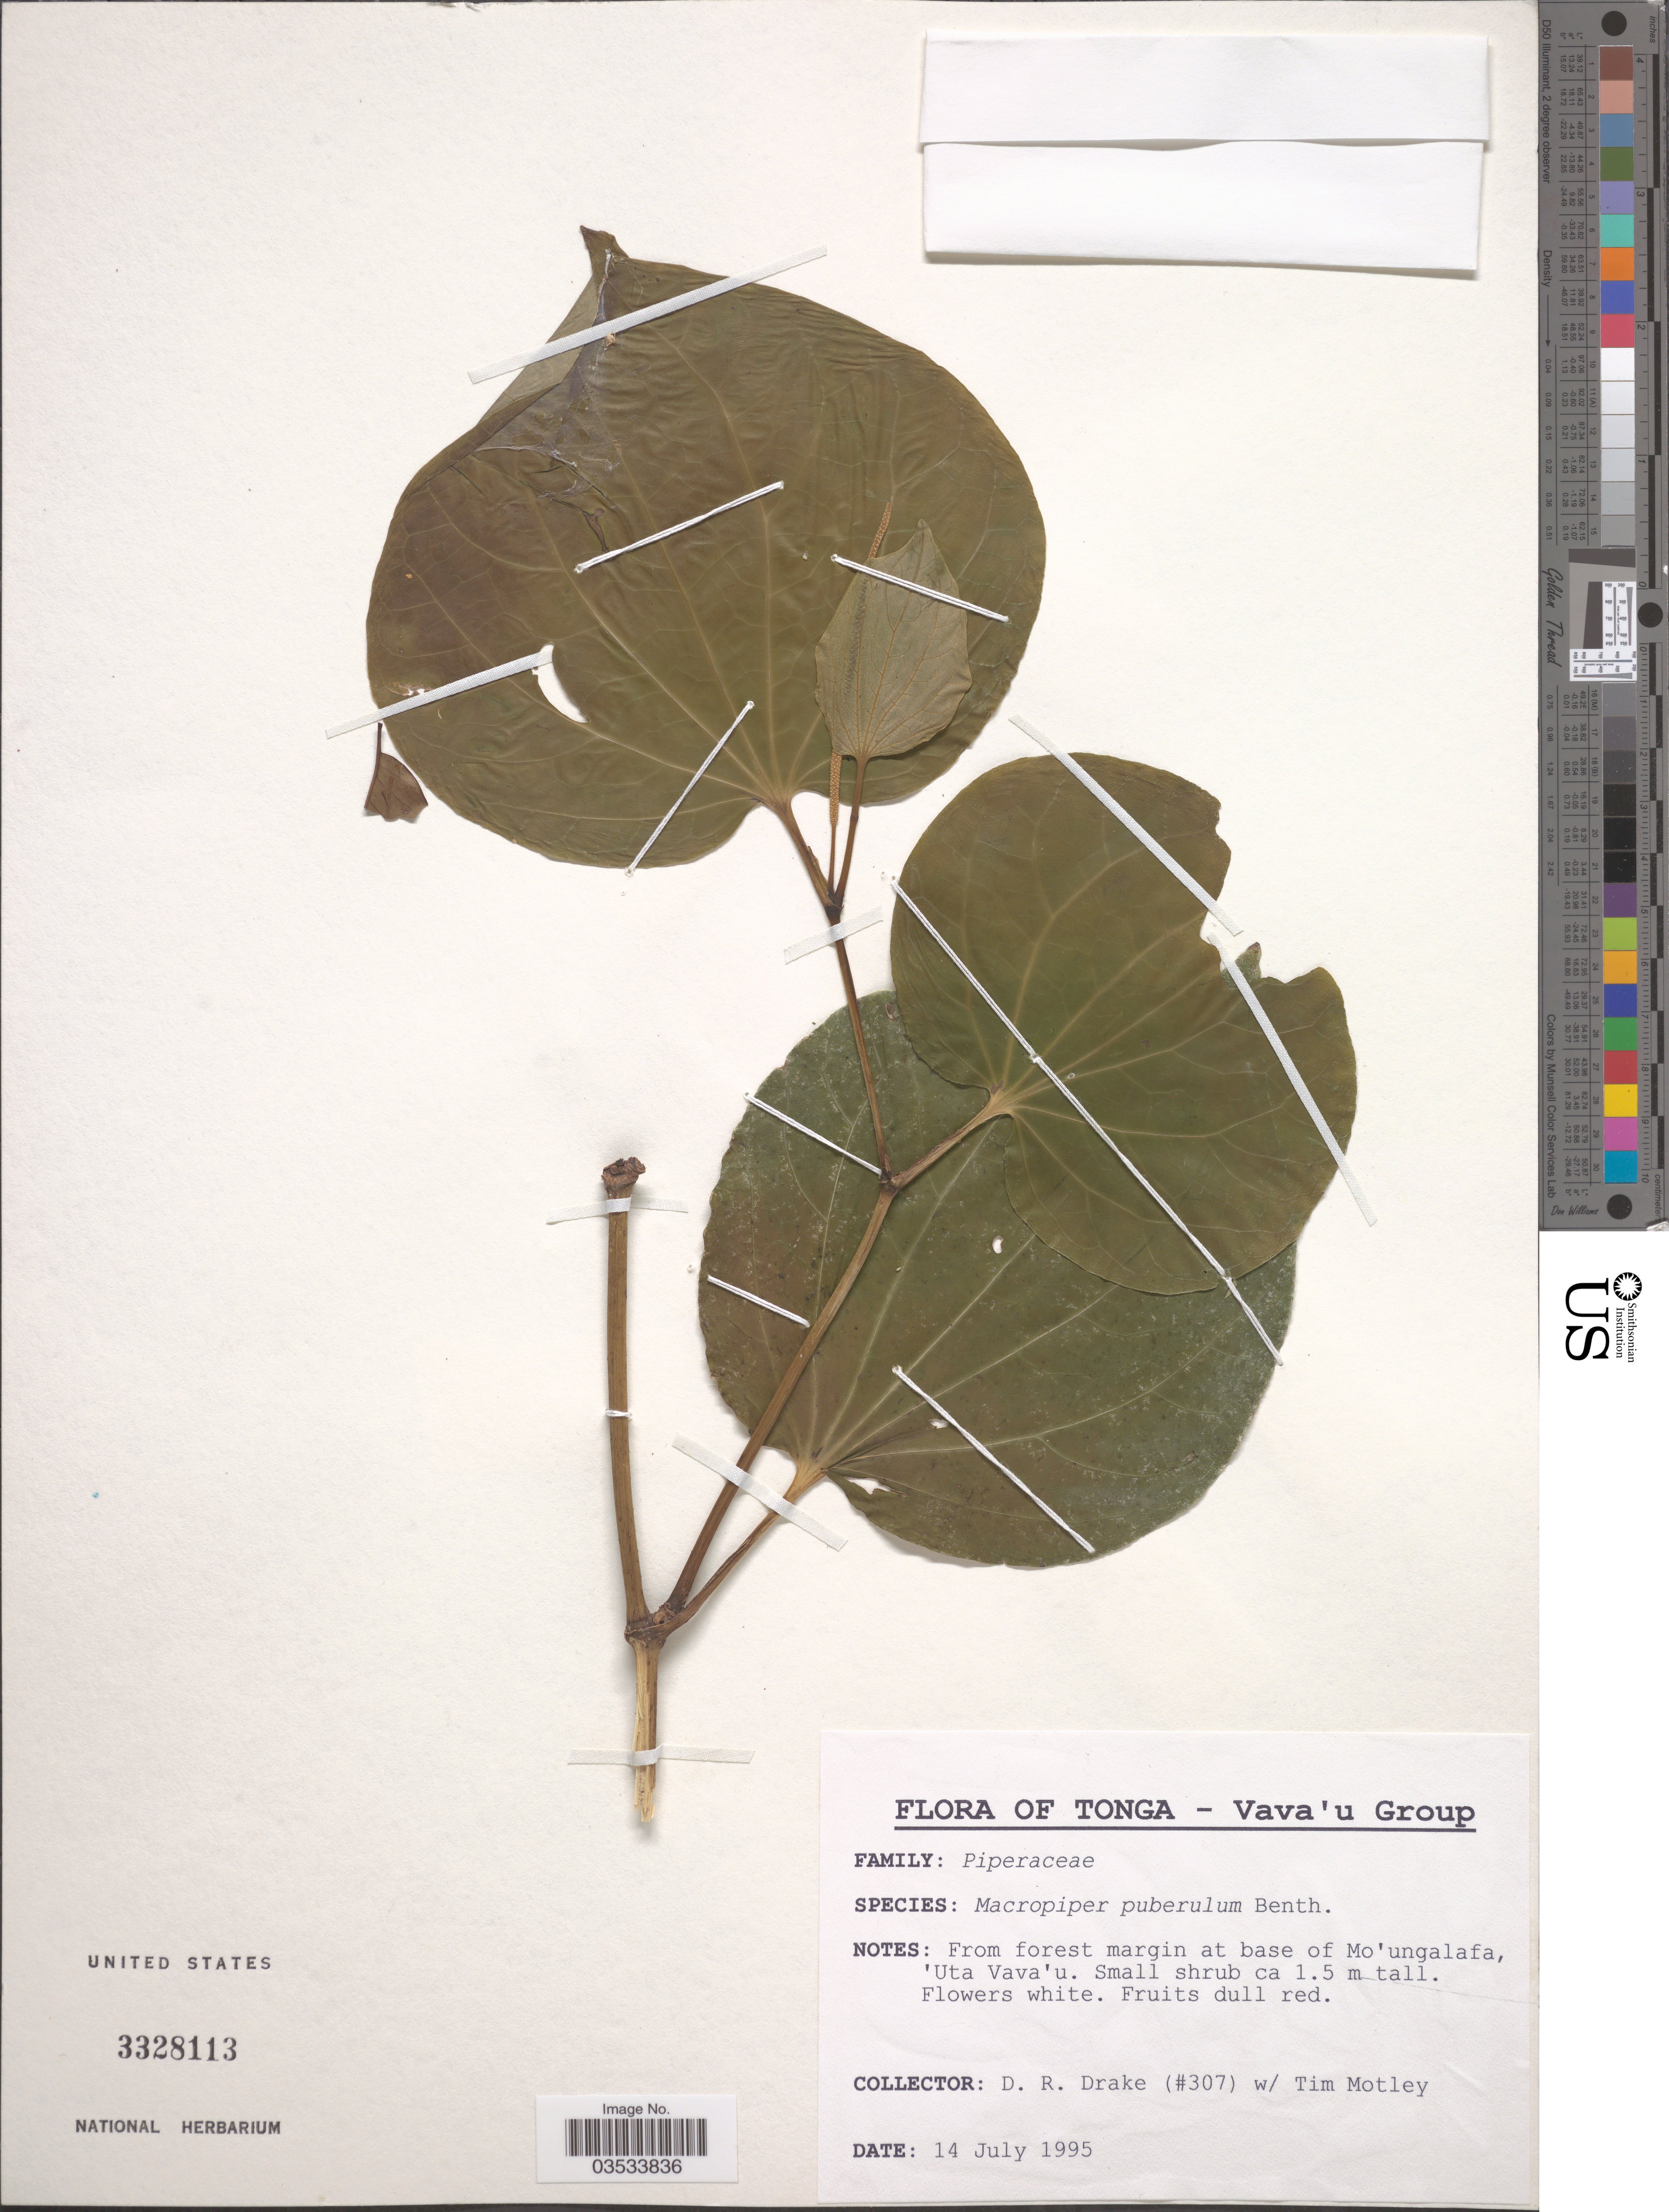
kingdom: Plantae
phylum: Tracheophyta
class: Magnoliopsida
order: Piperales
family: Piperaceae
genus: Piper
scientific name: Piper puberulum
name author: (Benth.) Seem.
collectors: D.R. Drake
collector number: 307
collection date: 1995-07-14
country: Tonga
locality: Vava'u Group. Forest margin at base of Mo'ungalafa, 'Uta Vava'u.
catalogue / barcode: US 3328113